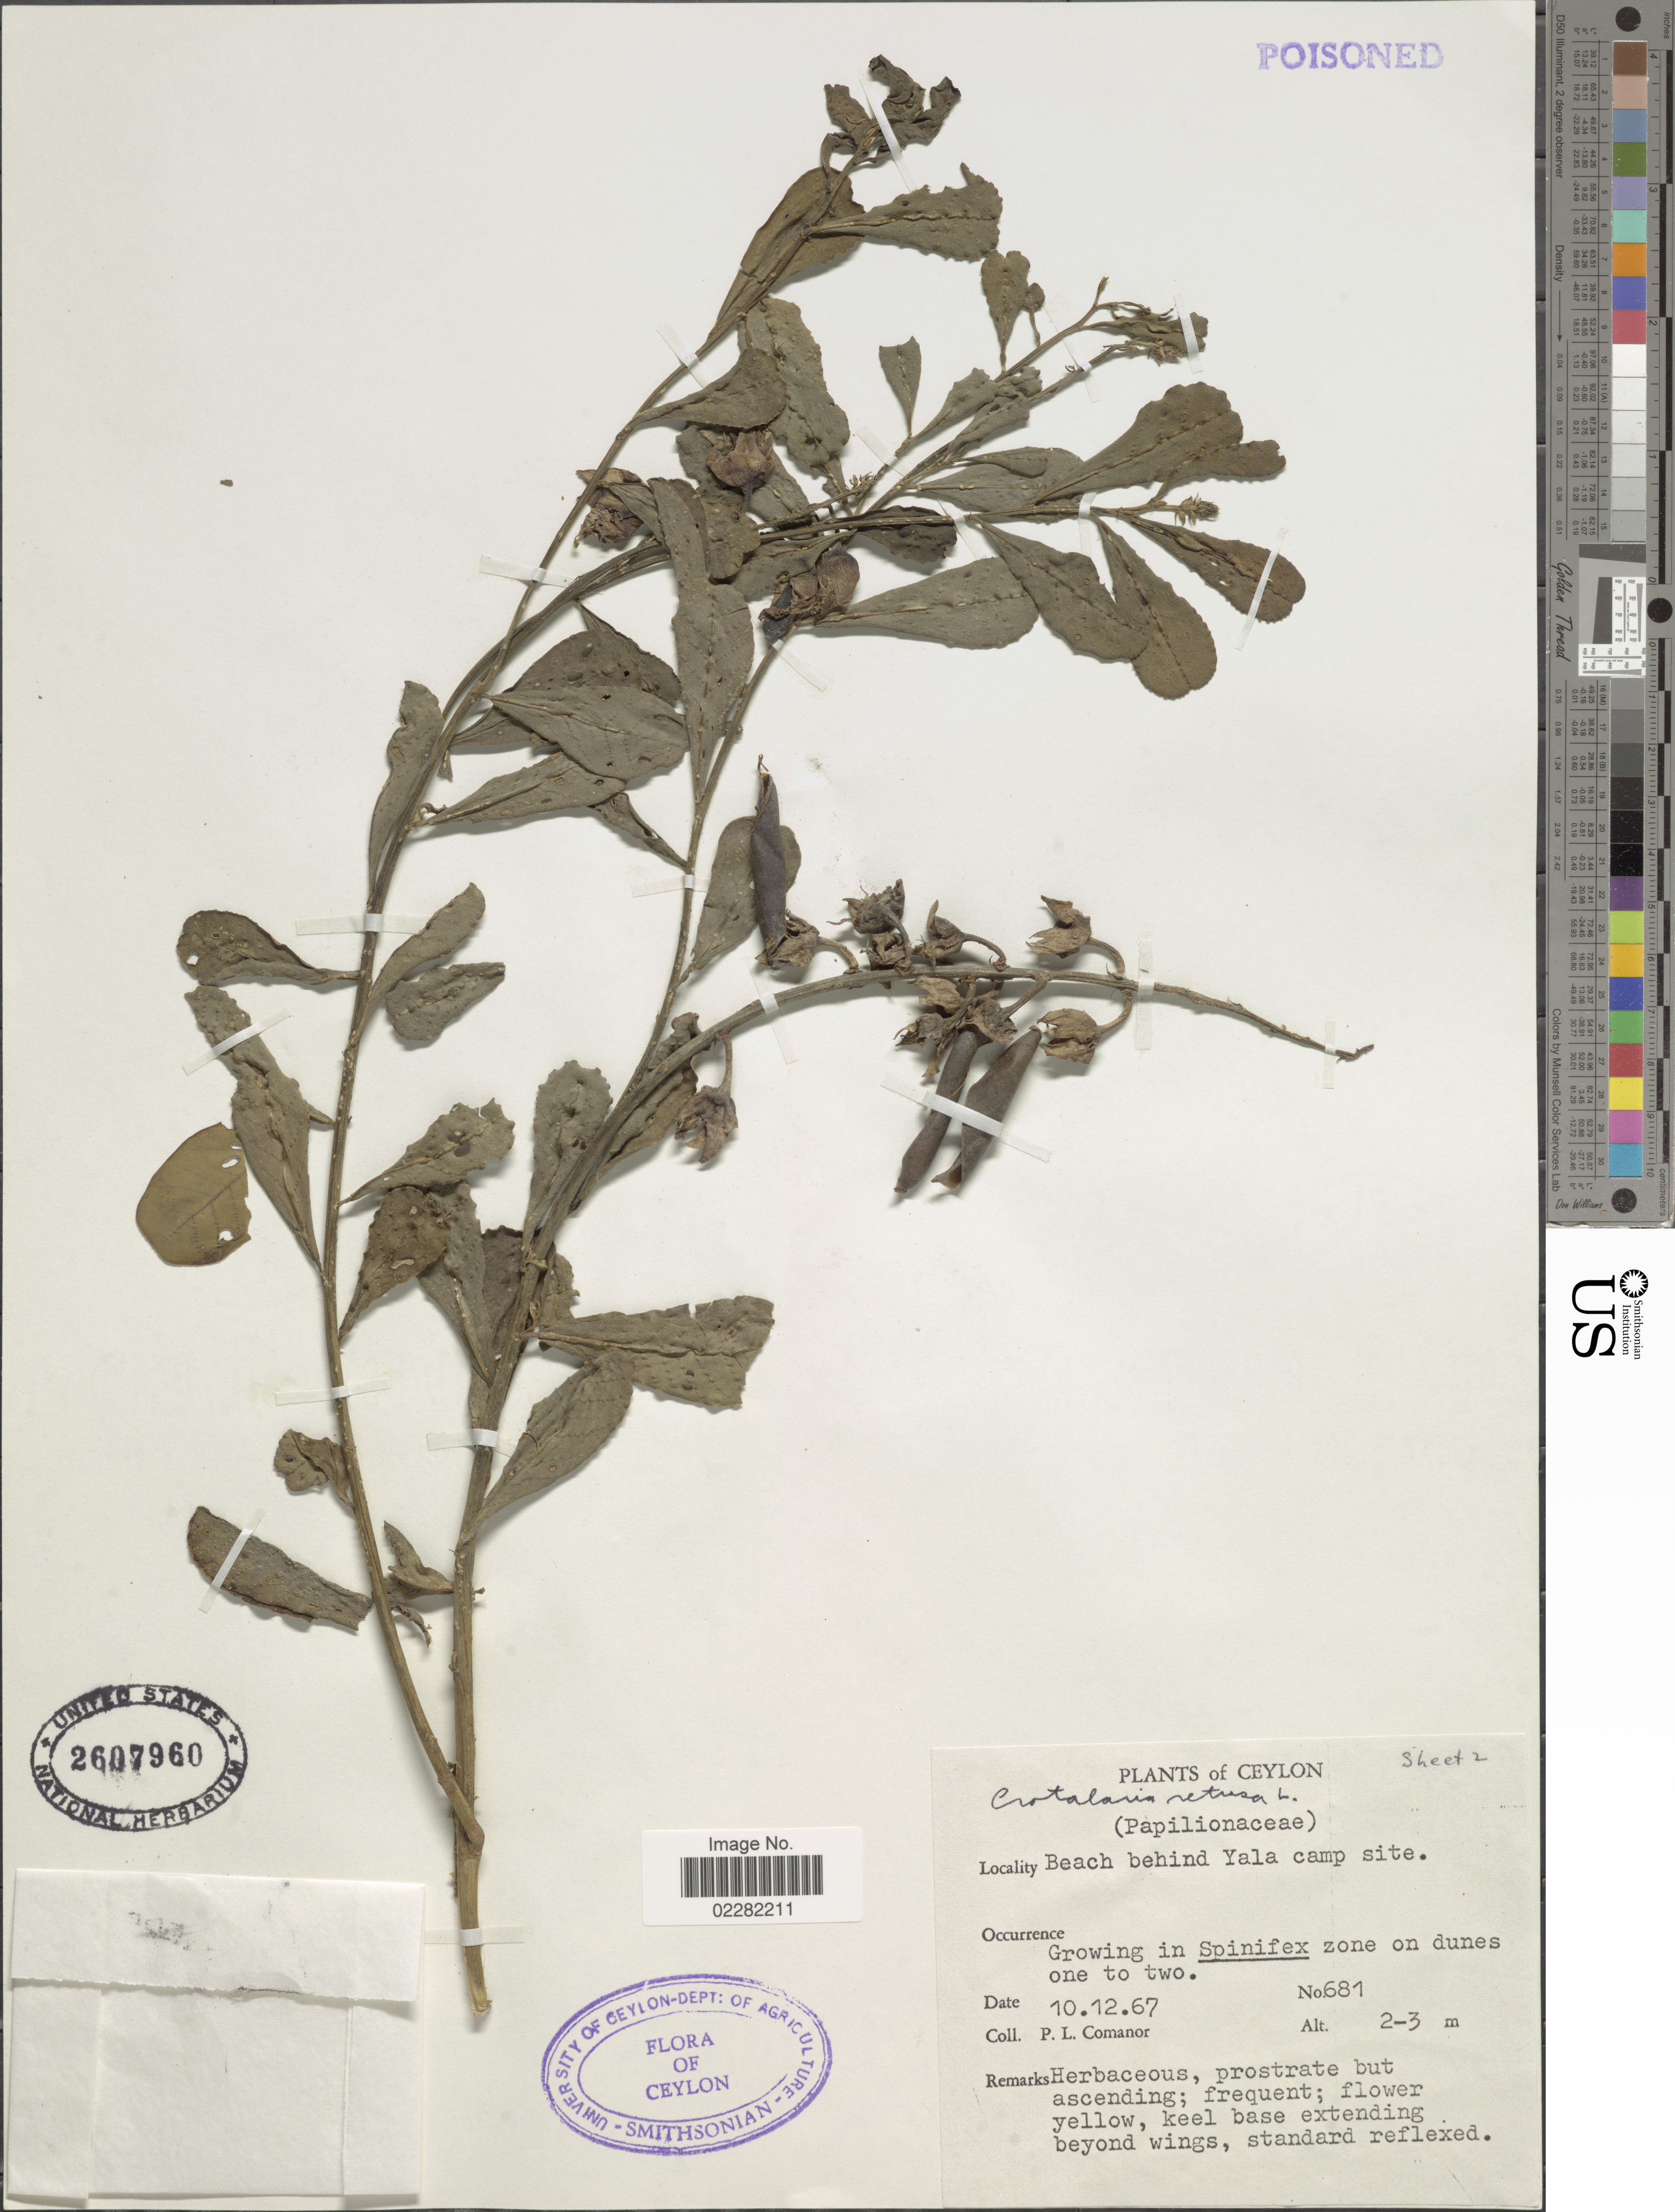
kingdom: Plantae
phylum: Tracheophyta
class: Magnoliopsida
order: Fabales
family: Fabaceae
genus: Crotalaria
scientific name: Crotalaria retusa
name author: L.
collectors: P. Comanor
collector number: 681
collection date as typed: Transcribed d/m/y: 10/12/67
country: Sri Lanka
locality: Ceylon, Beach behind Yala camp site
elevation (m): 2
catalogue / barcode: US 2607960